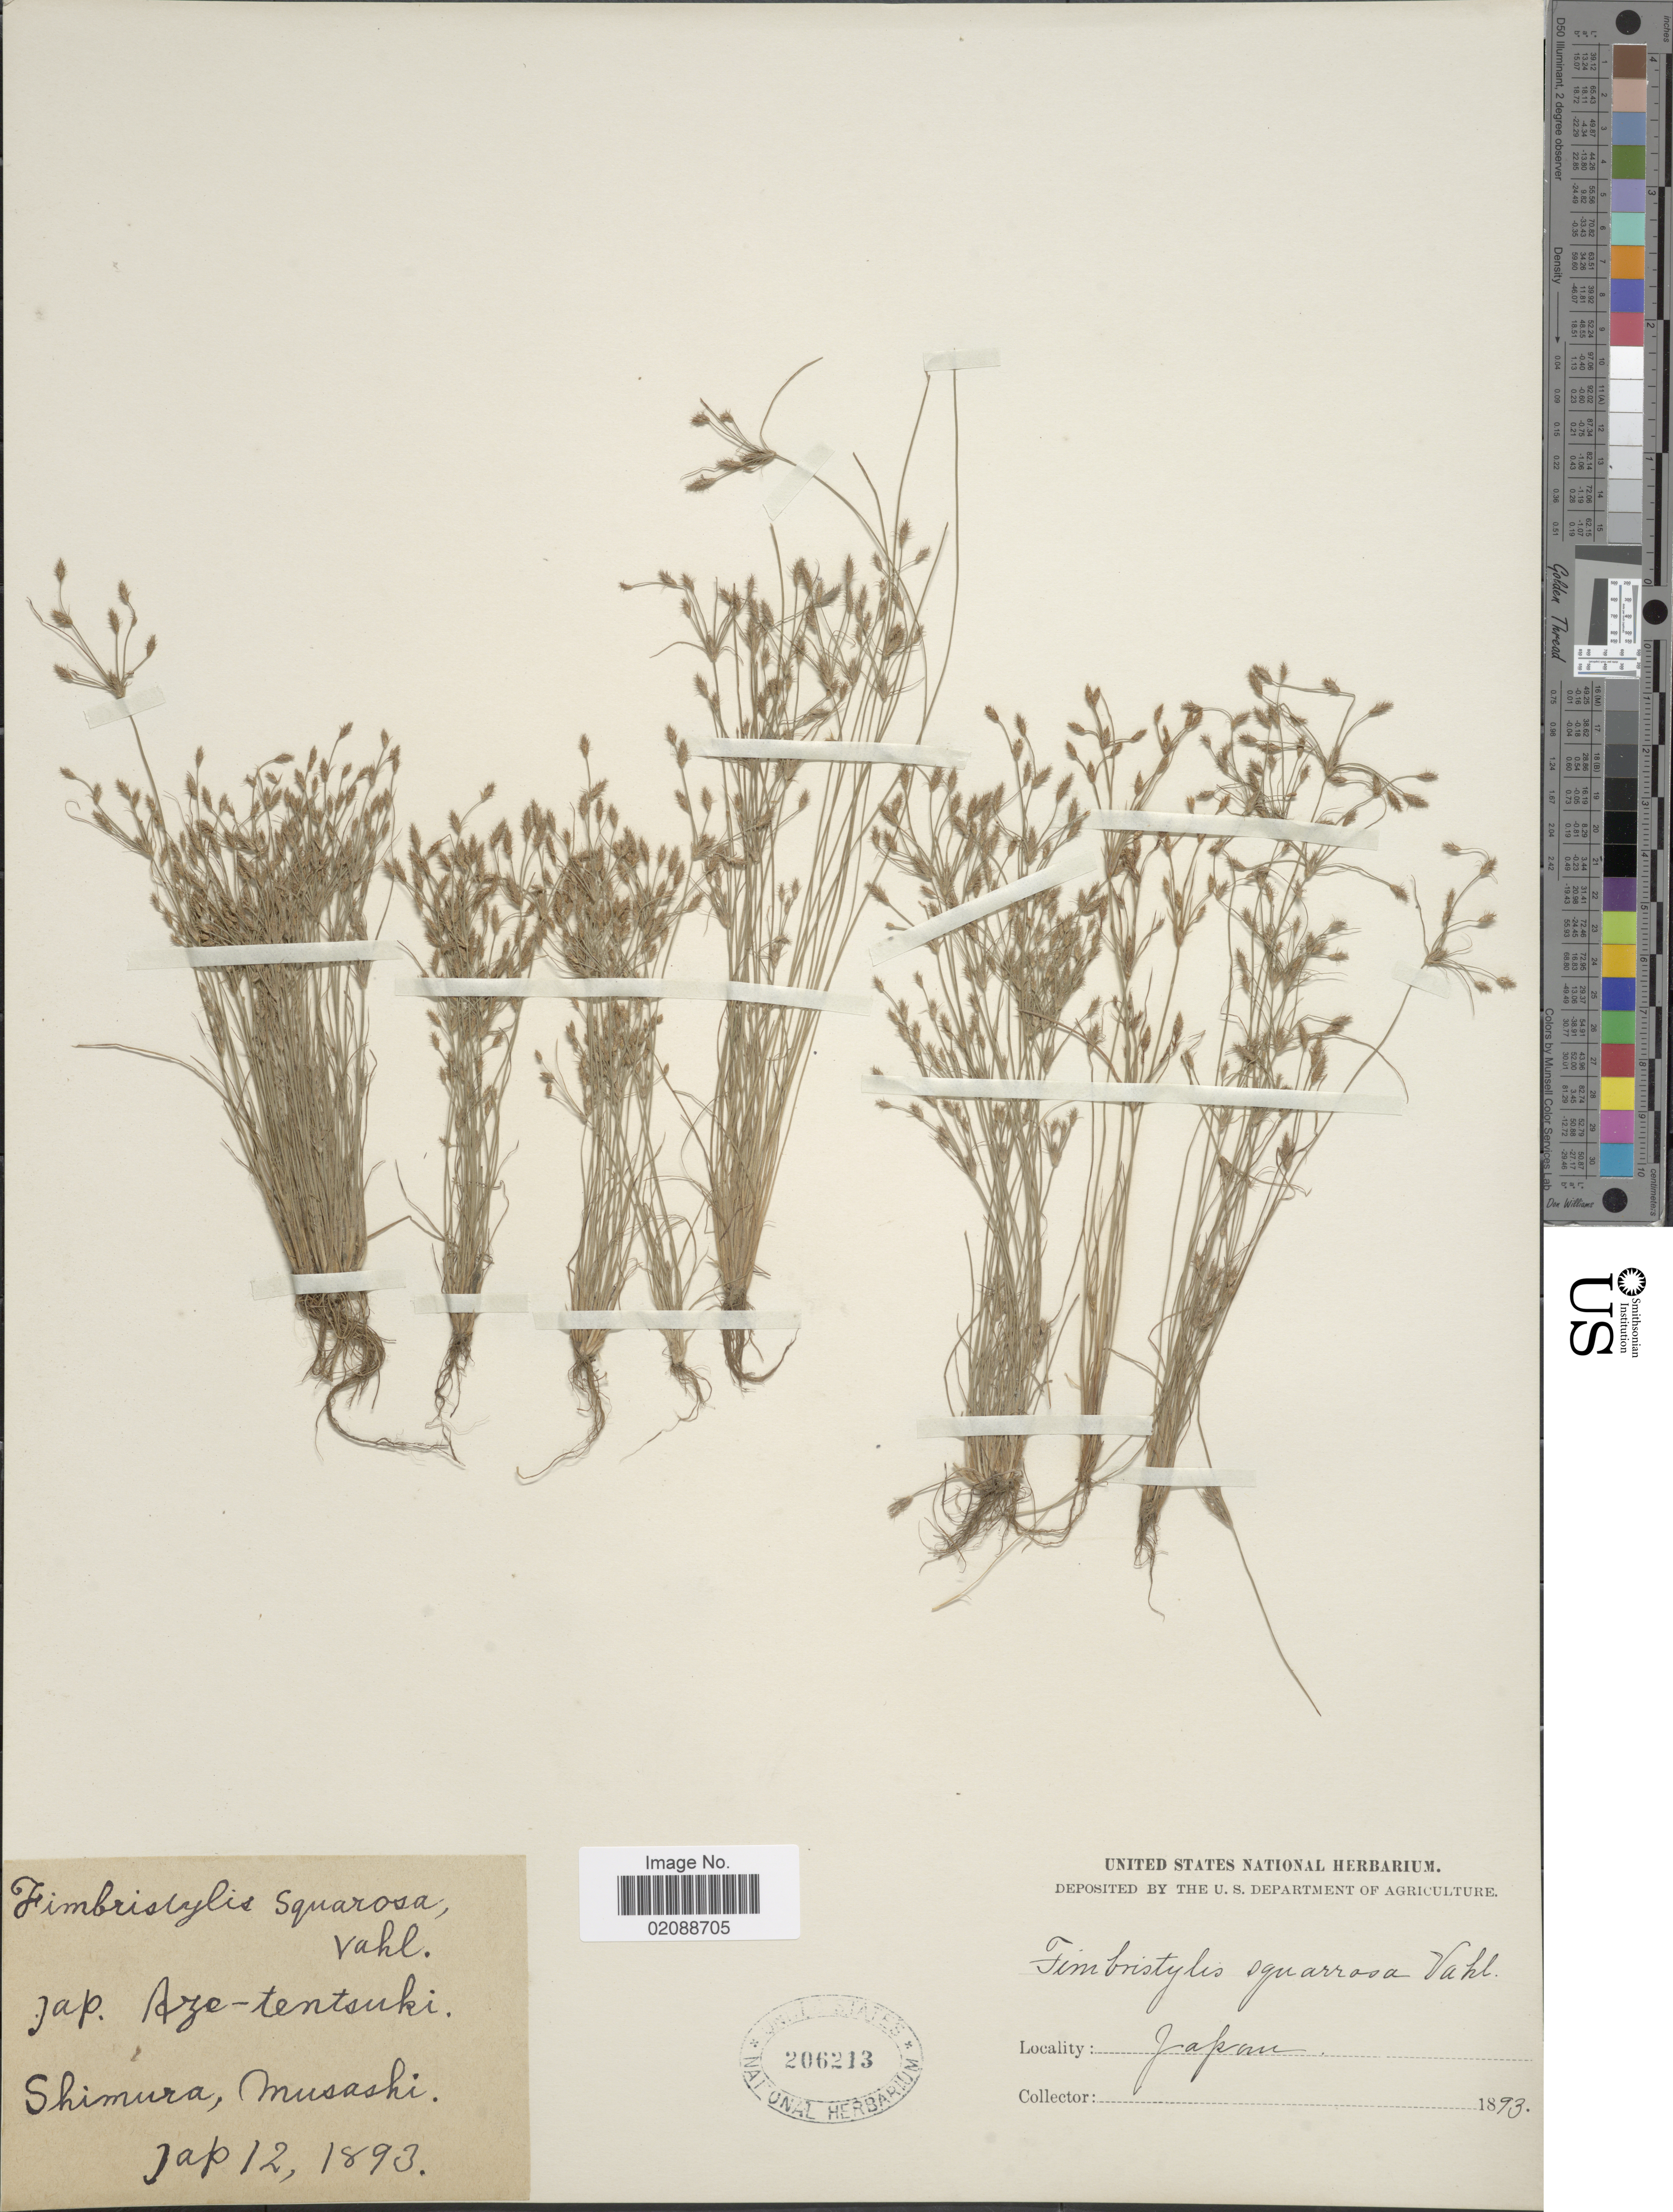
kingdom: Plantae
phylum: Tracheophyta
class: Liliopsida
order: Poales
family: Cyperaceae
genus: Fimbristylis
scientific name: Fimbristylis aestivalis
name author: (Retz.) Vahl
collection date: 1893-01-12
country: Japan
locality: Shimura, Musashi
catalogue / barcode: US 206213